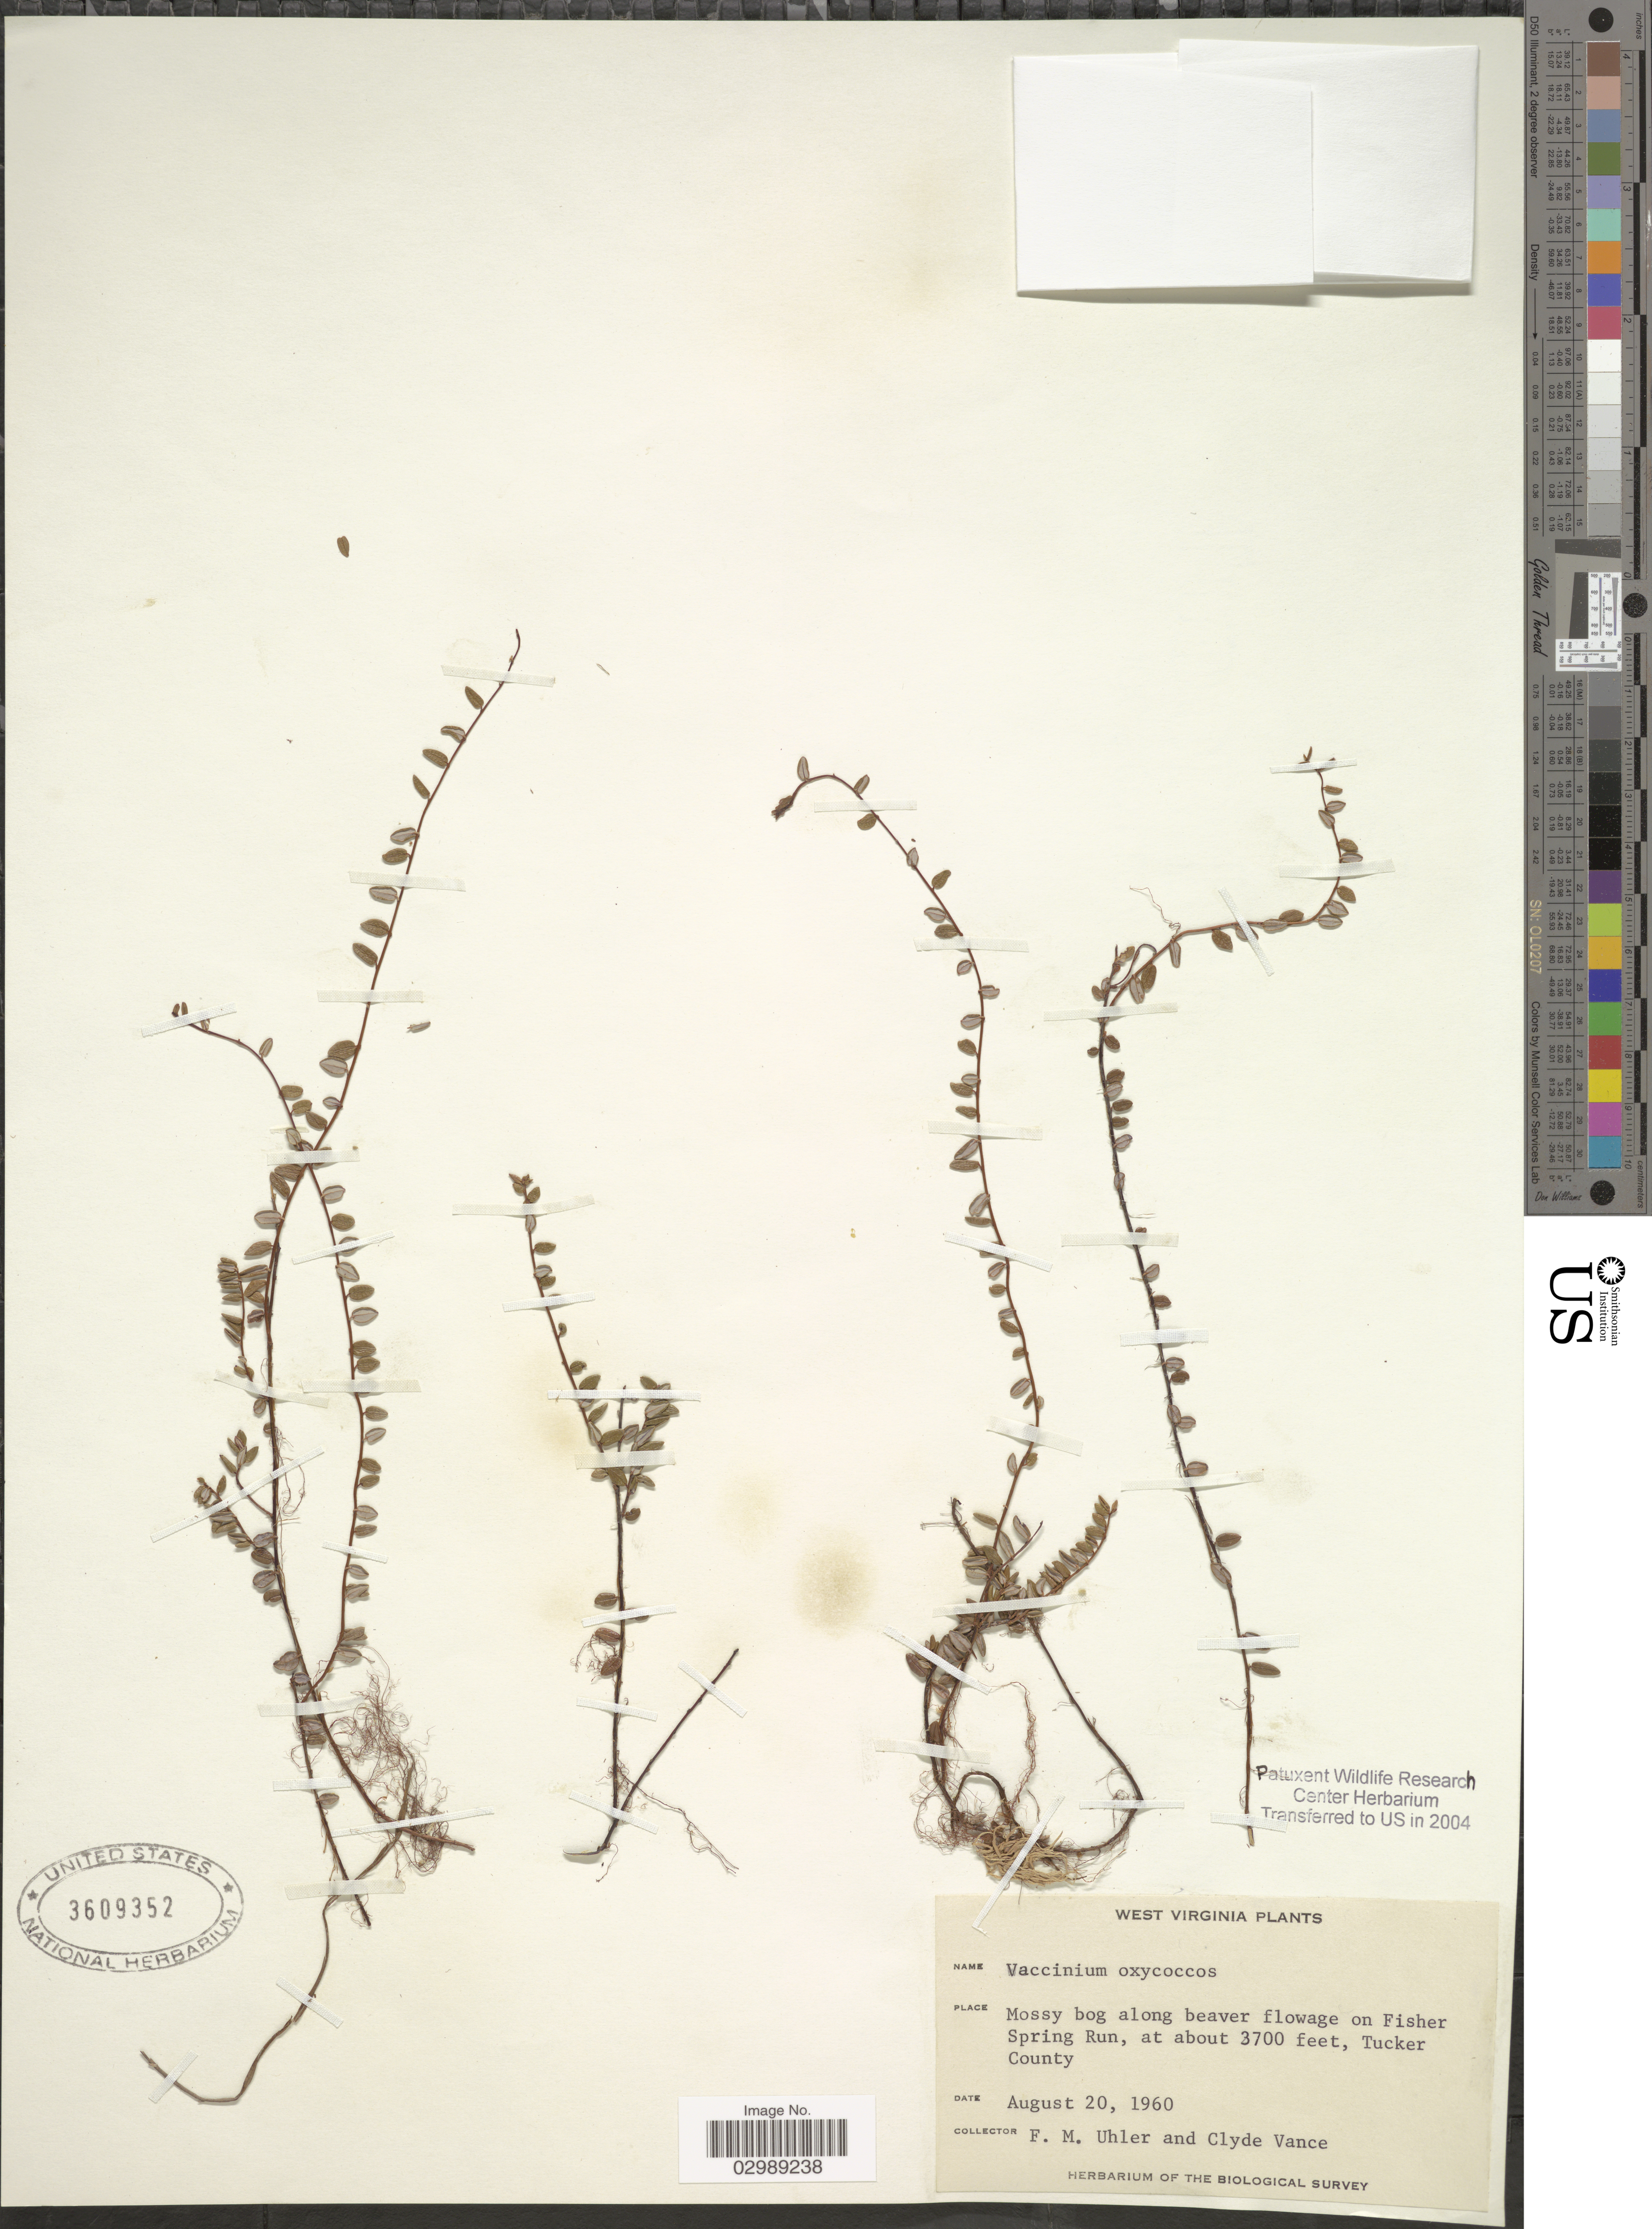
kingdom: Plantae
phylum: Tracheophyta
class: Magnoliopsida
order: Ericales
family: Ericaceae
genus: Vaccinium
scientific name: Vaccinium oxycoccos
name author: L.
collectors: F. M. Uhler & C. Vance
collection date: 1960-08-20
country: United States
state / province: West Virginia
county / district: Tucker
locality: Mossy bog along beaver flowage on Fisher Spring Run, Tucker County.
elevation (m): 1128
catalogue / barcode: US 3609352